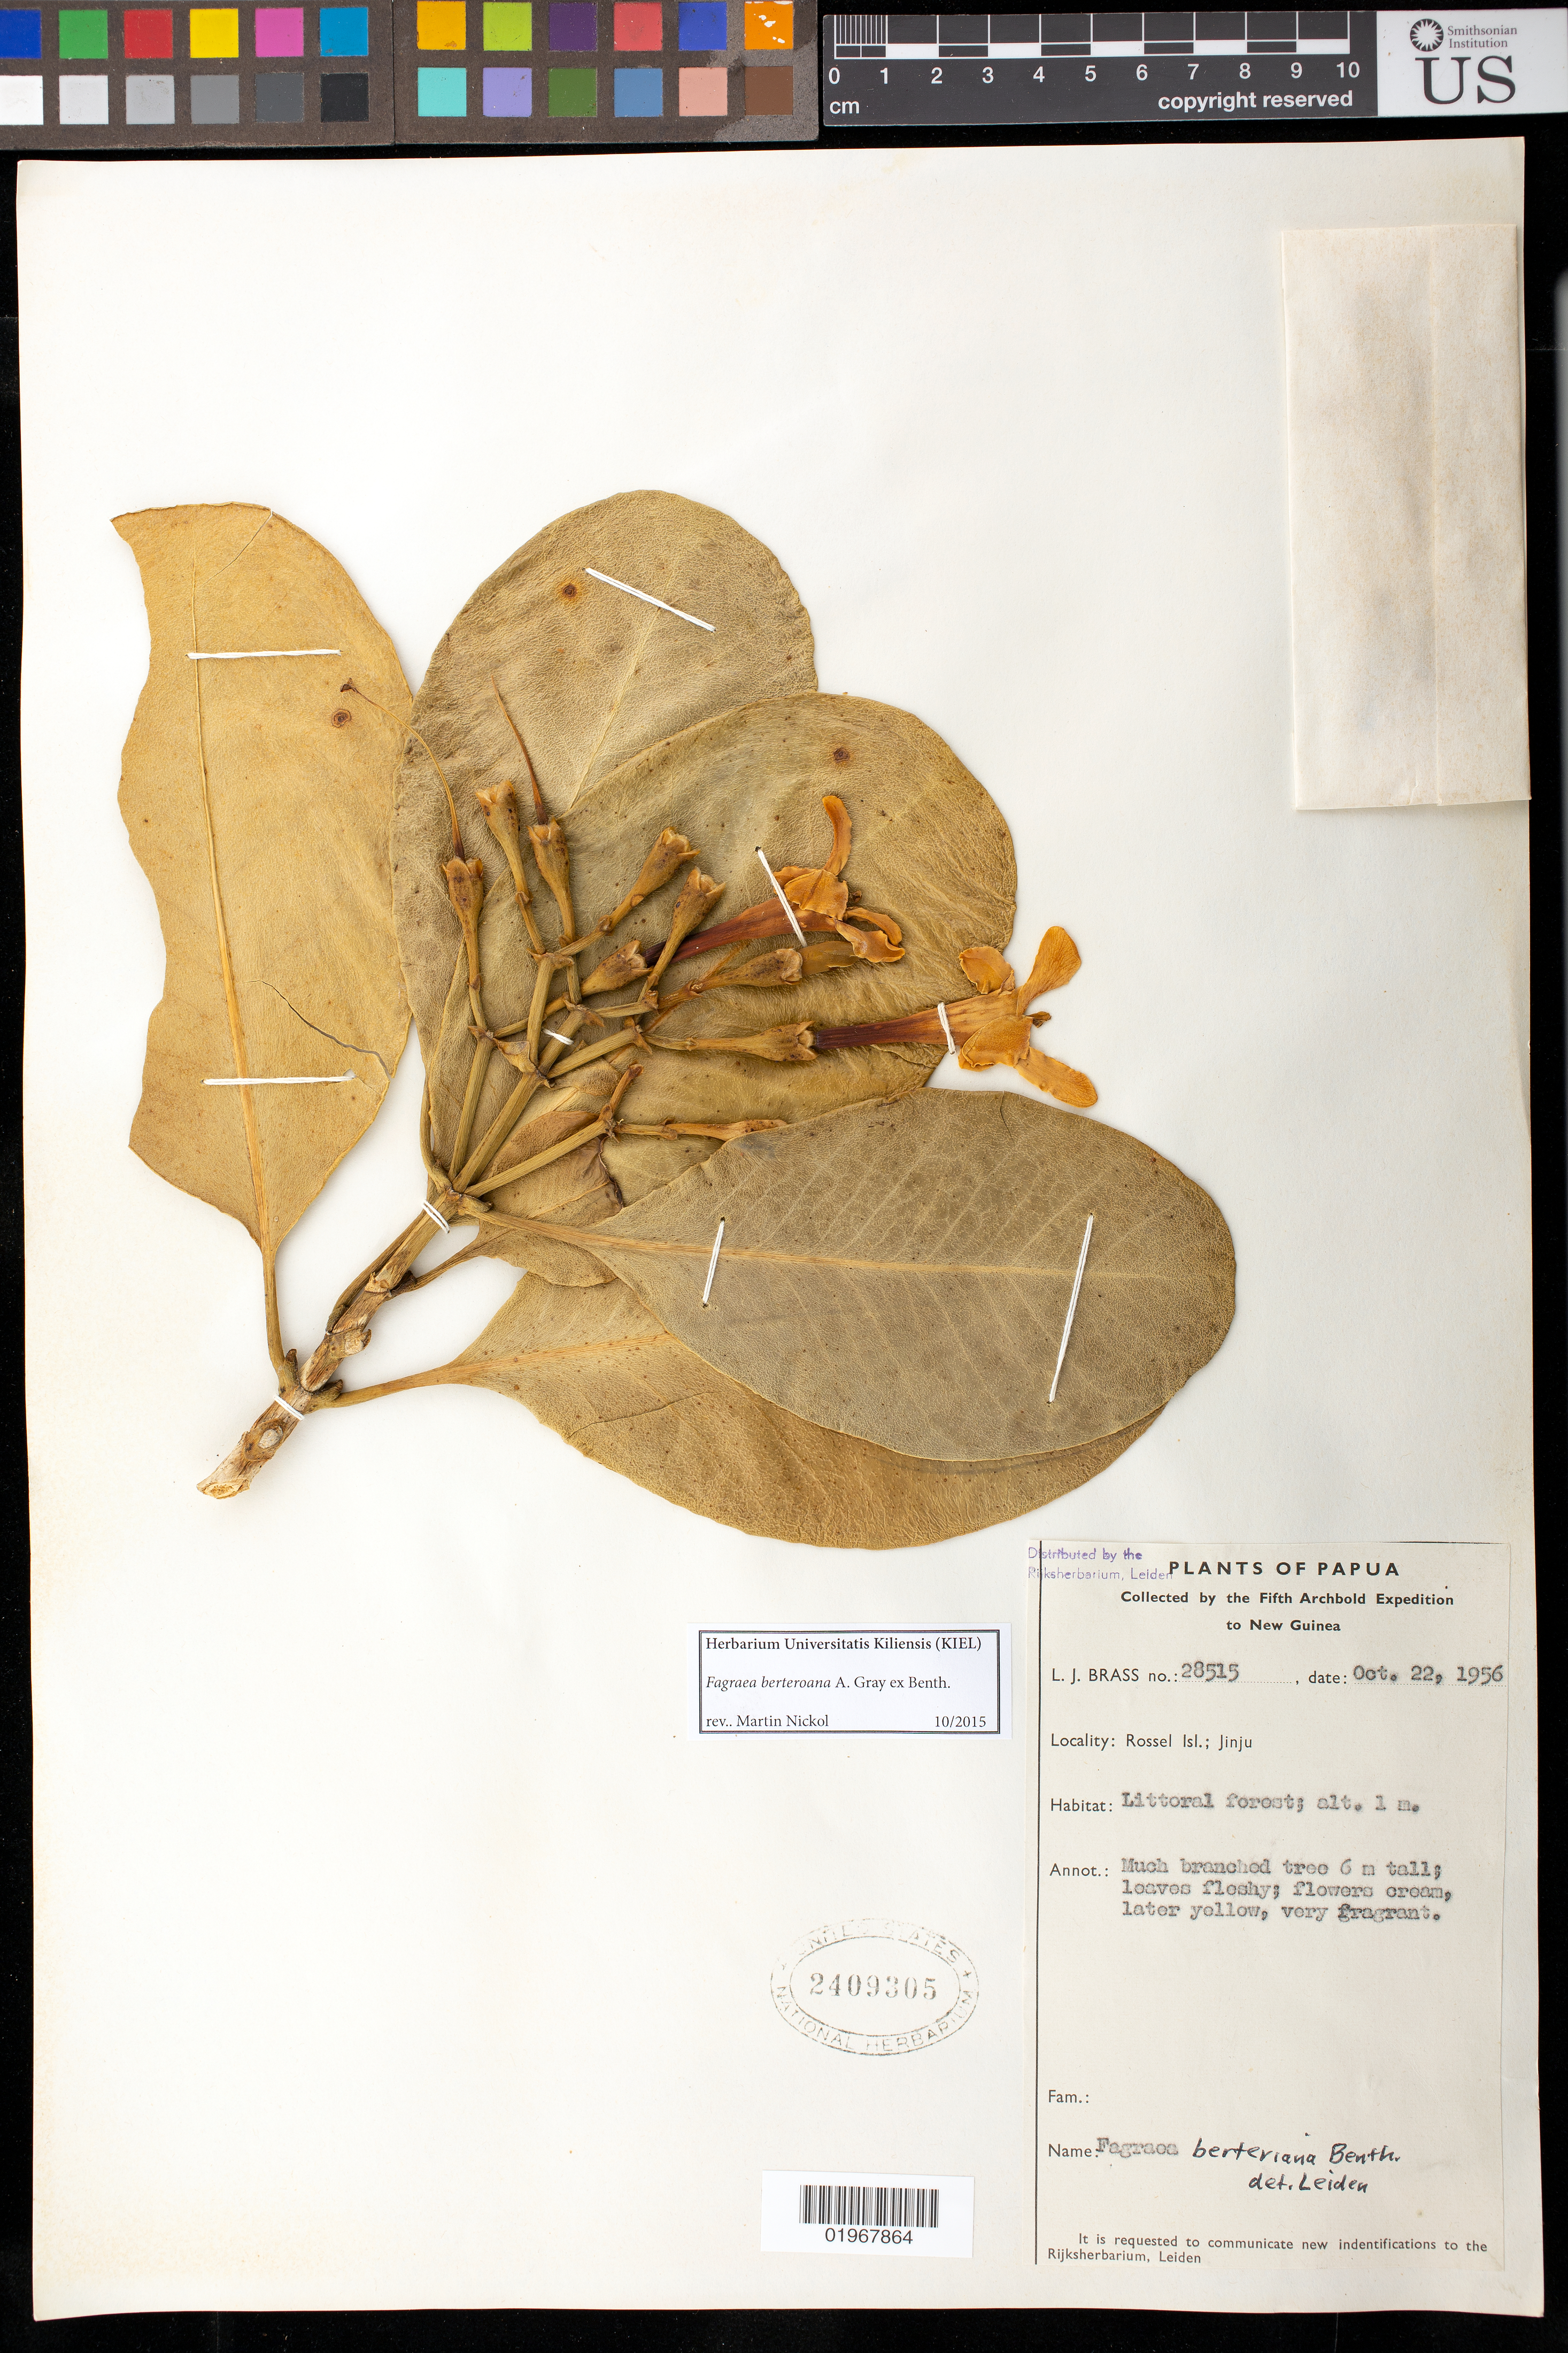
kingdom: Plantae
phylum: Tracheophyta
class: Magnoliopsida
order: Gentianales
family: Gentianaceae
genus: Fagraea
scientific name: Fagraea berteroana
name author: A. Gray ex Benth.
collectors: L. J. Brass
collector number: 28515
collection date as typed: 22 Oct 1956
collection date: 1956-10-22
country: Papua New Guinea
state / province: Milne Bay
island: Rossel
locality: Jinju.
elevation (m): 1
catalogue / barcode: US 2409305